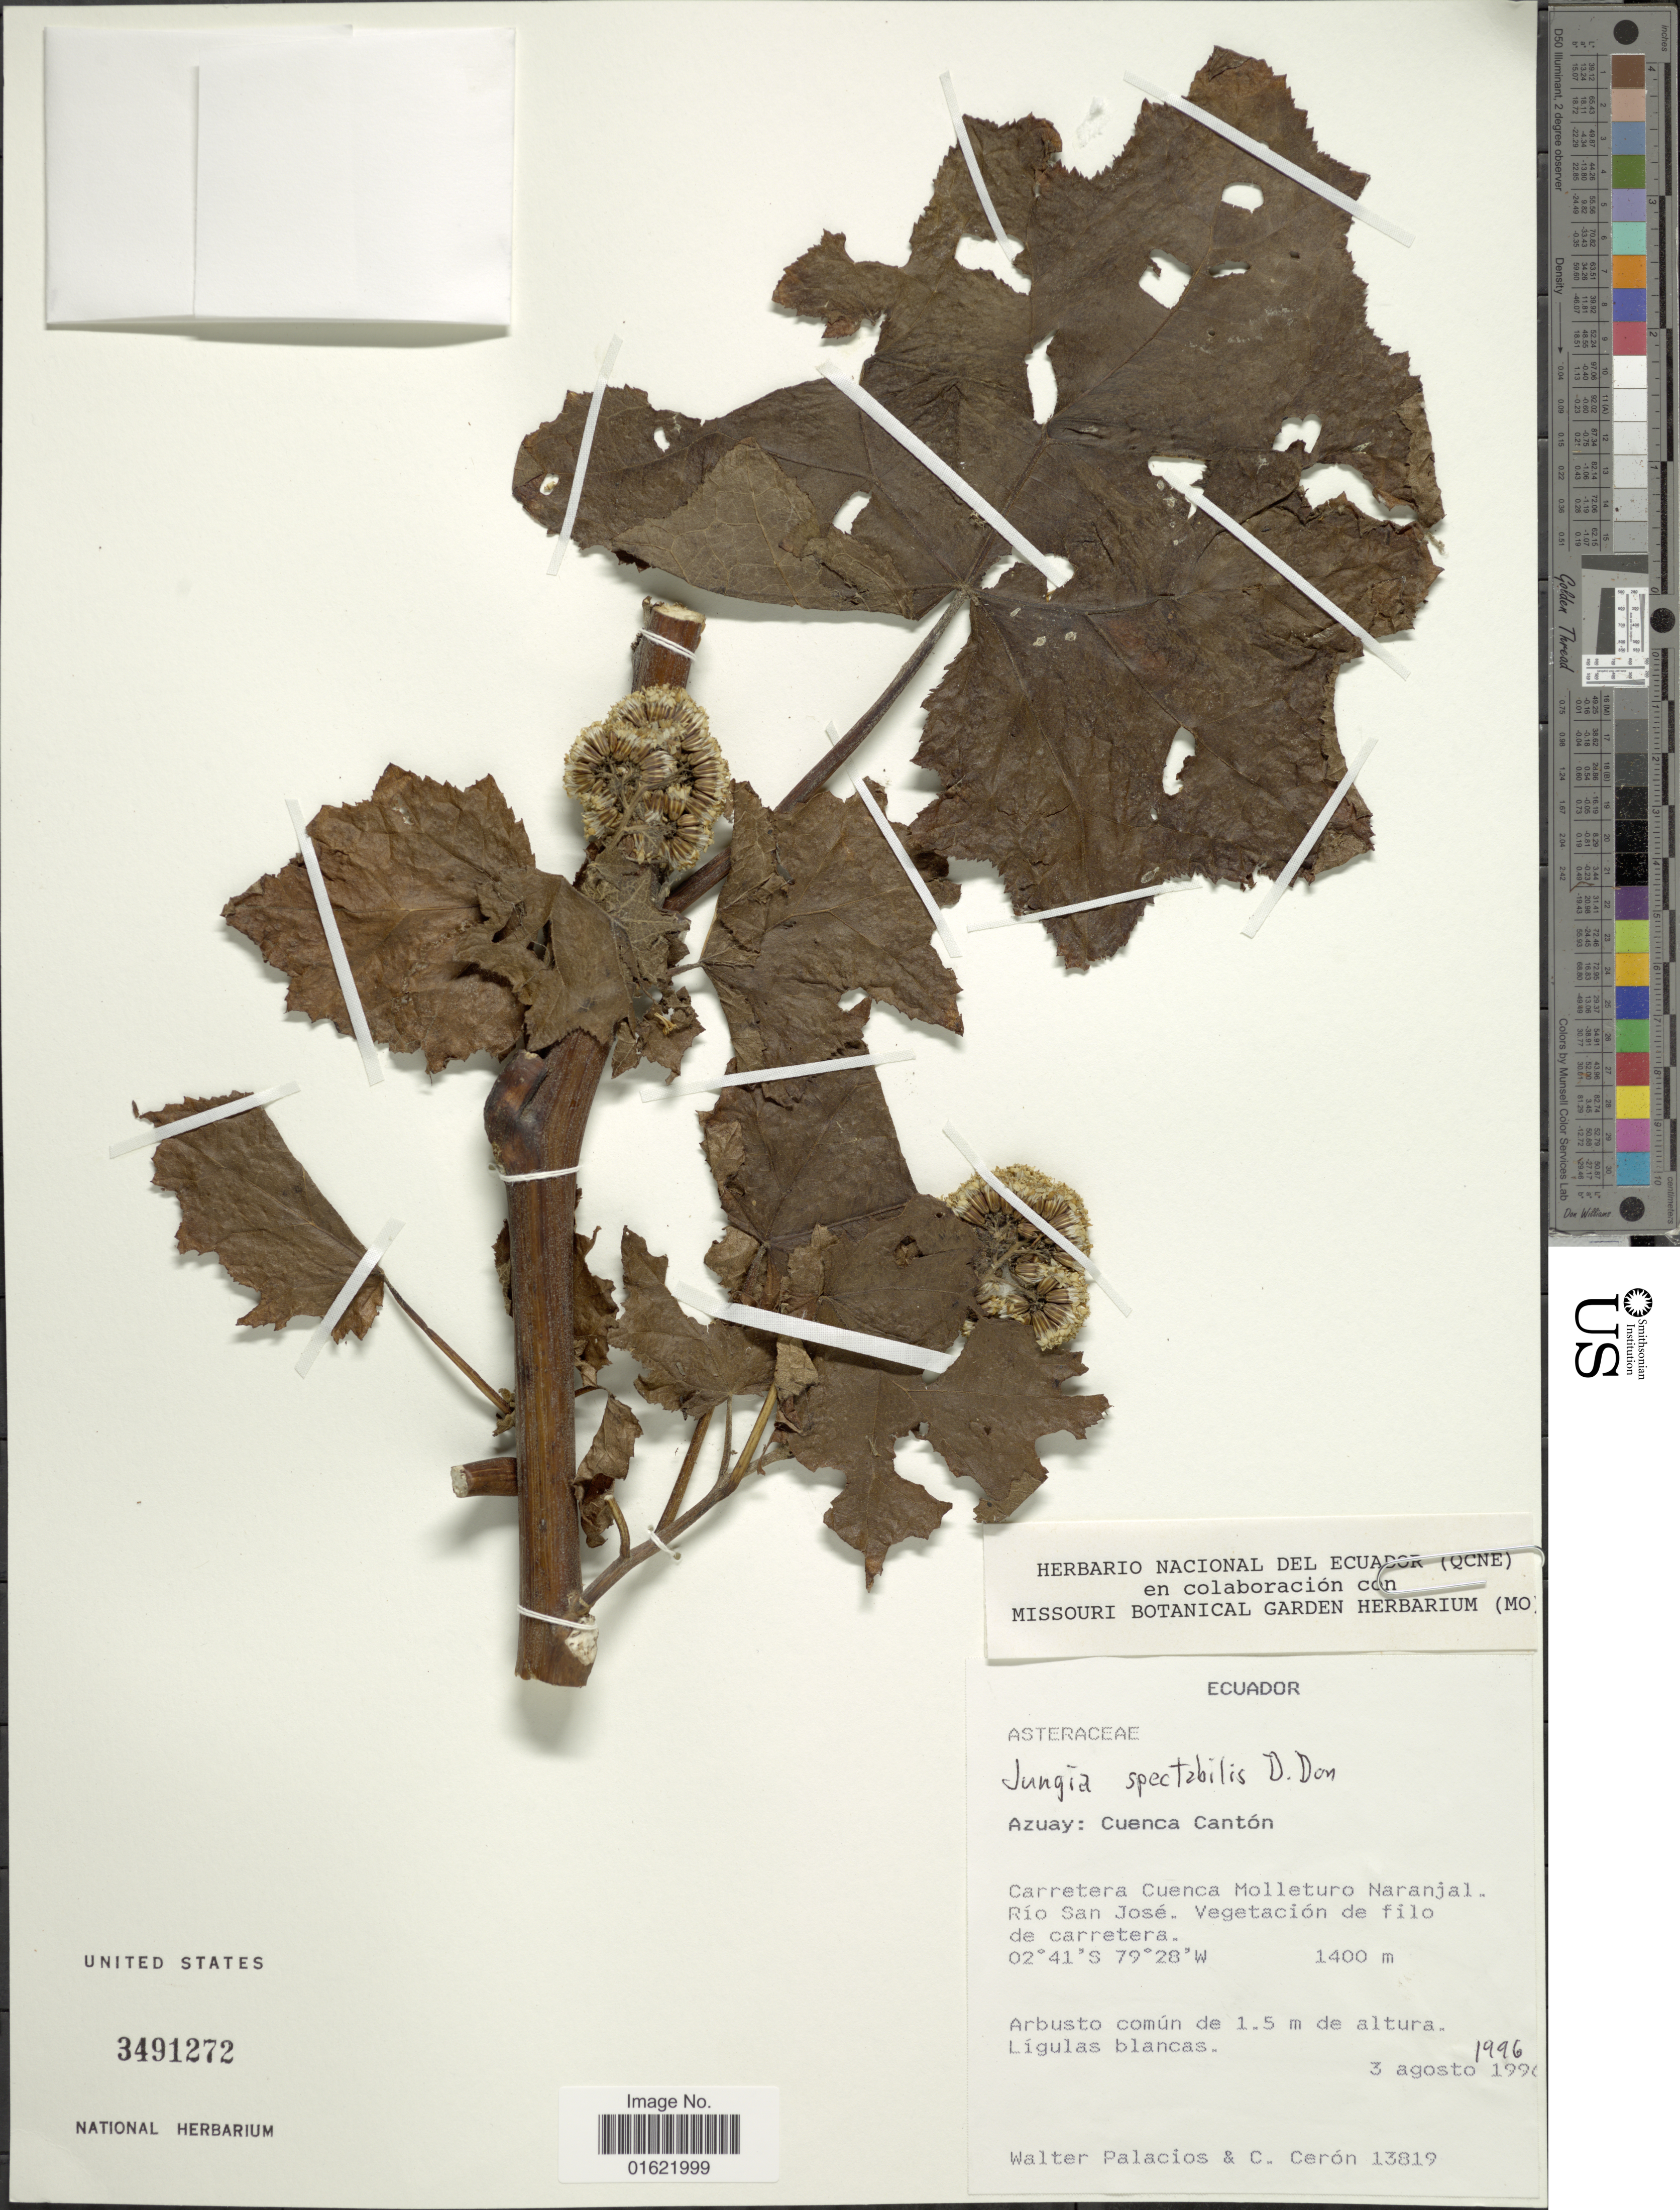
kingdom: Plantae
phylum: Tracheophyta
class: Magnoliopsida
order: Asterales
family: Asteraceae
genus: Jungia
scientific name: Jungia spectabilis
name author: D. Don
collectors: W. Palacios & C. E. Cerón M.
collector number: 13819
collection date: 1996-08-03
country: Ecuador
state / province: Azuay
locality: Cuenca Canton. Carretera Cuenca Mollet8uro Narajal. Rio San Jose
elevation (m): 1400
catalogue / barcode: US 3491272